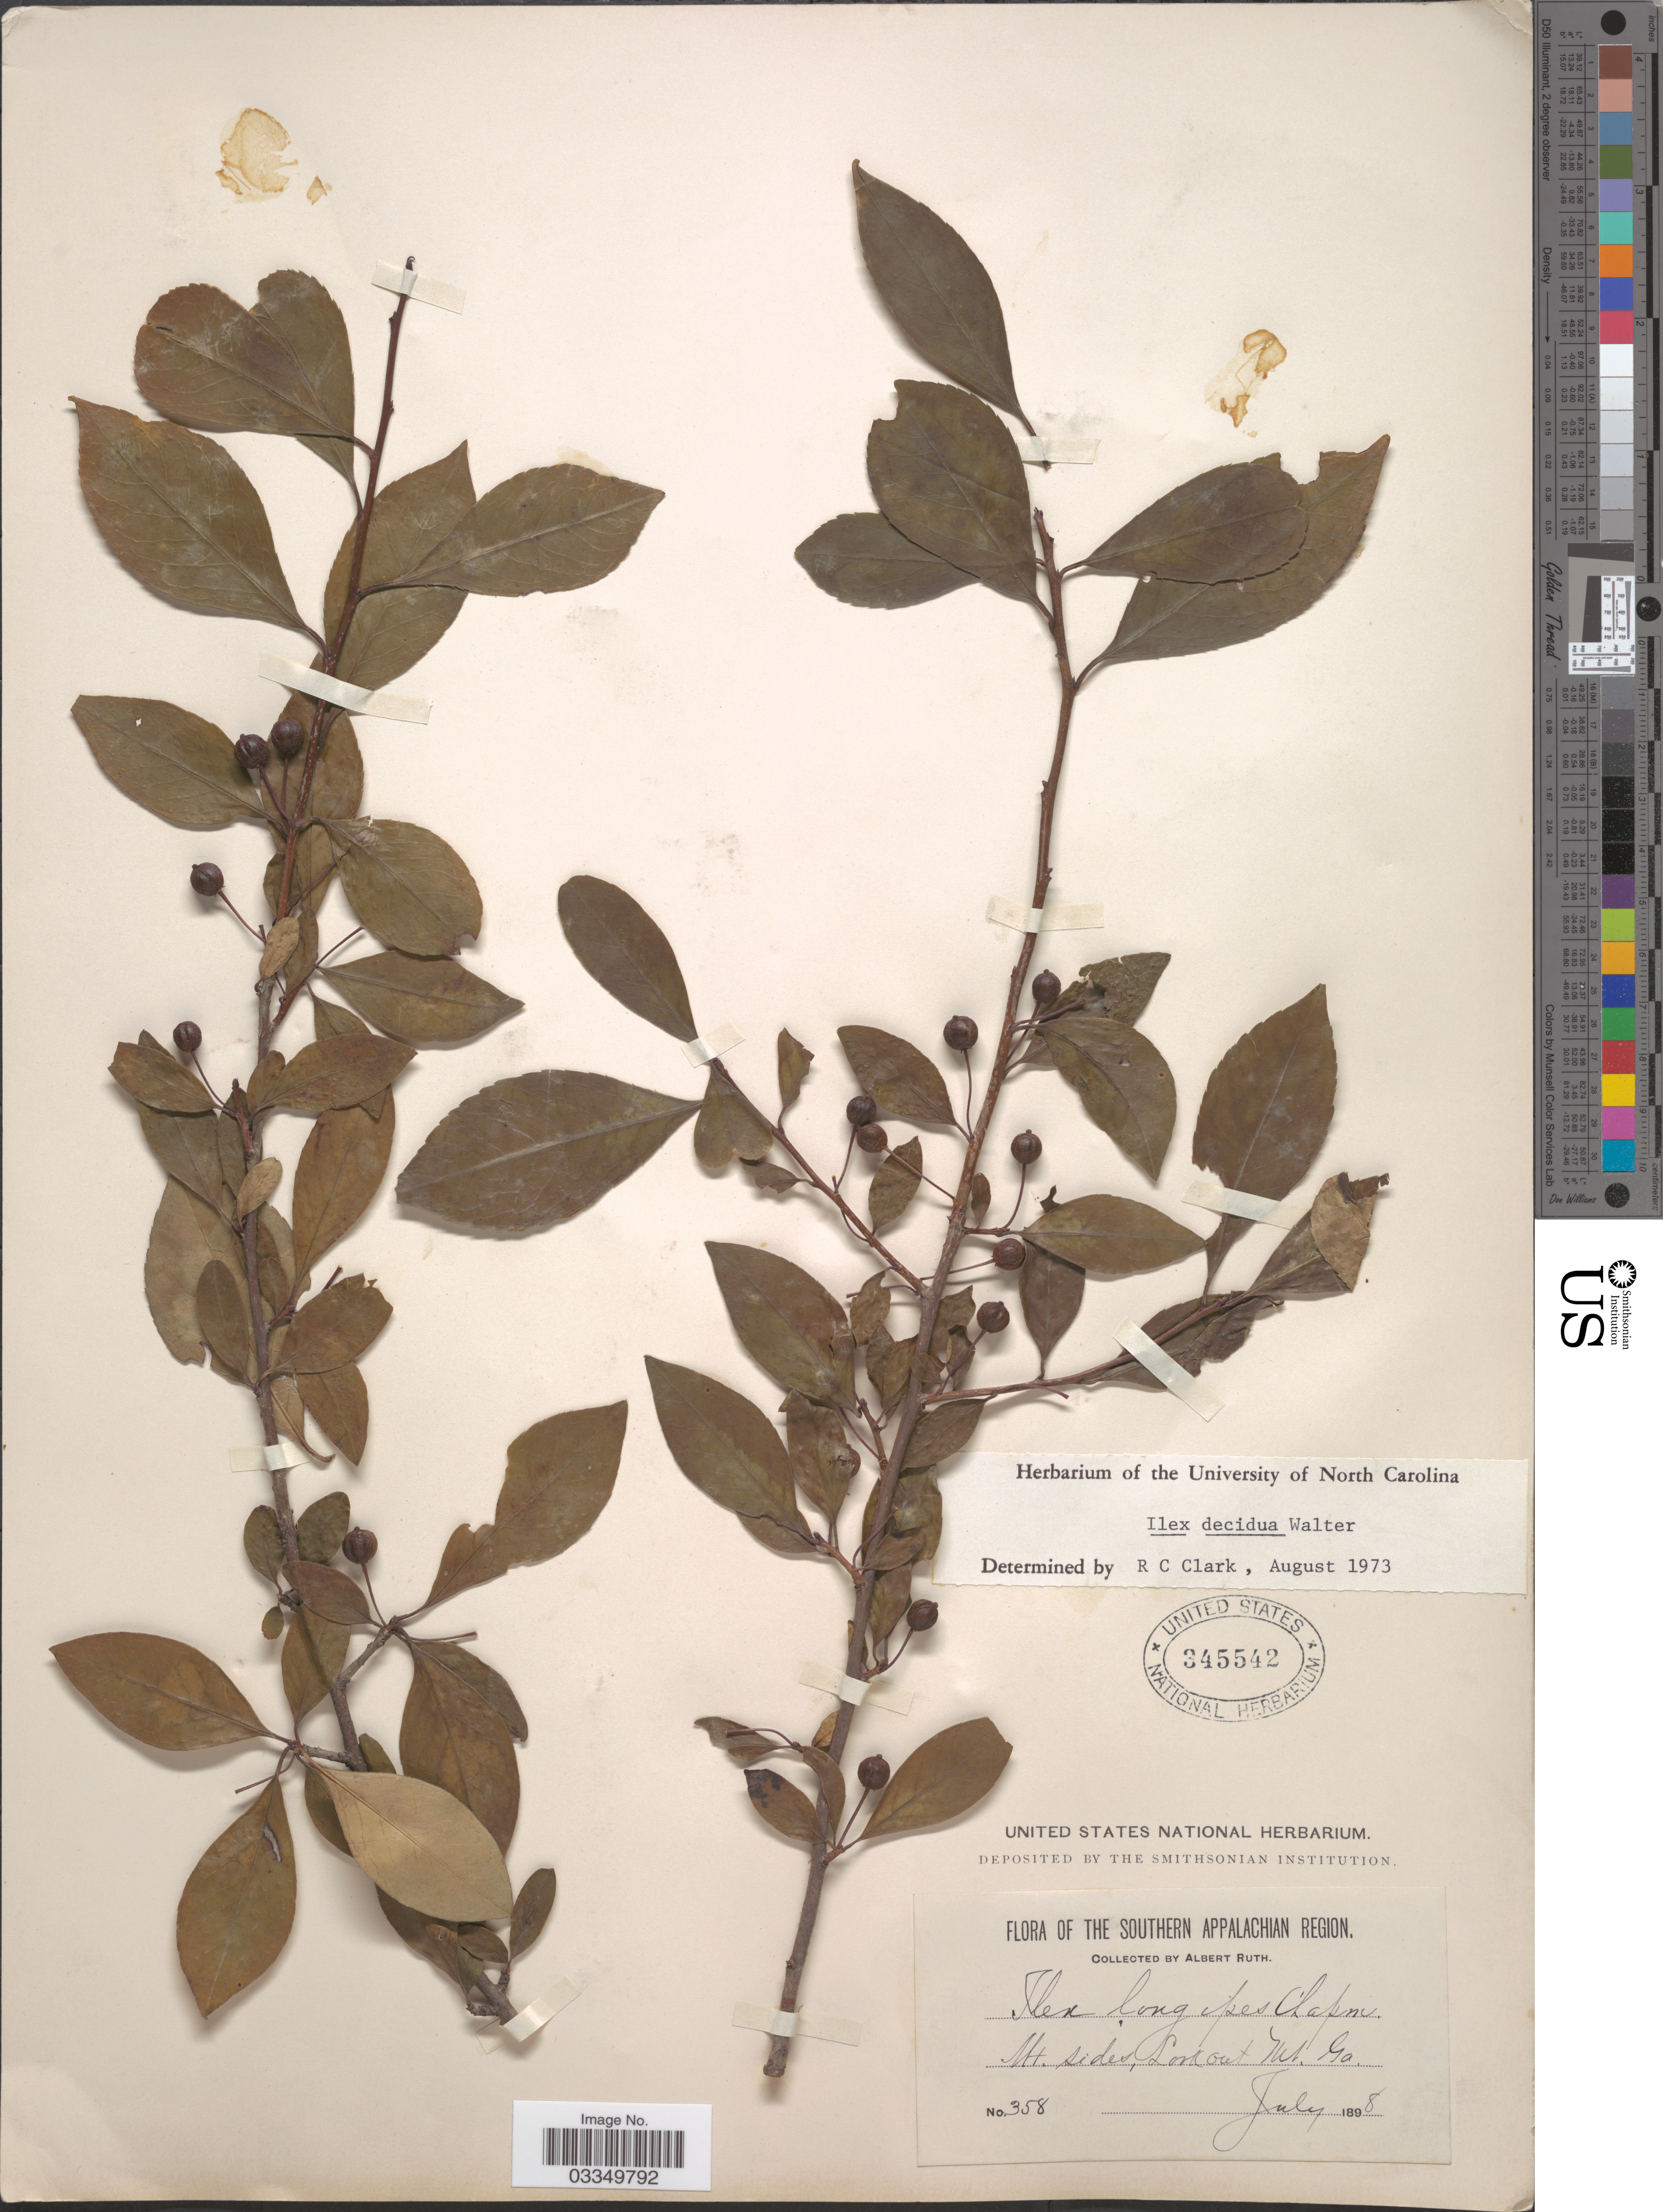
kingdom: Plantae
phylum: Tracheophyta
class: Magnoliopsida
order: Aquifoliales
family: Aquifoliaceae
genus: Ilex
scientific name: Ilex decidua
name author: Walter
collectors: A. Ruth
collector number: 358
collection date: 1898-07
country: United States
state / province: Georgia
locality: The Southern Appalachian Region. Mt. sides, Lookout Mt.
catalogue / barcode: US 345542